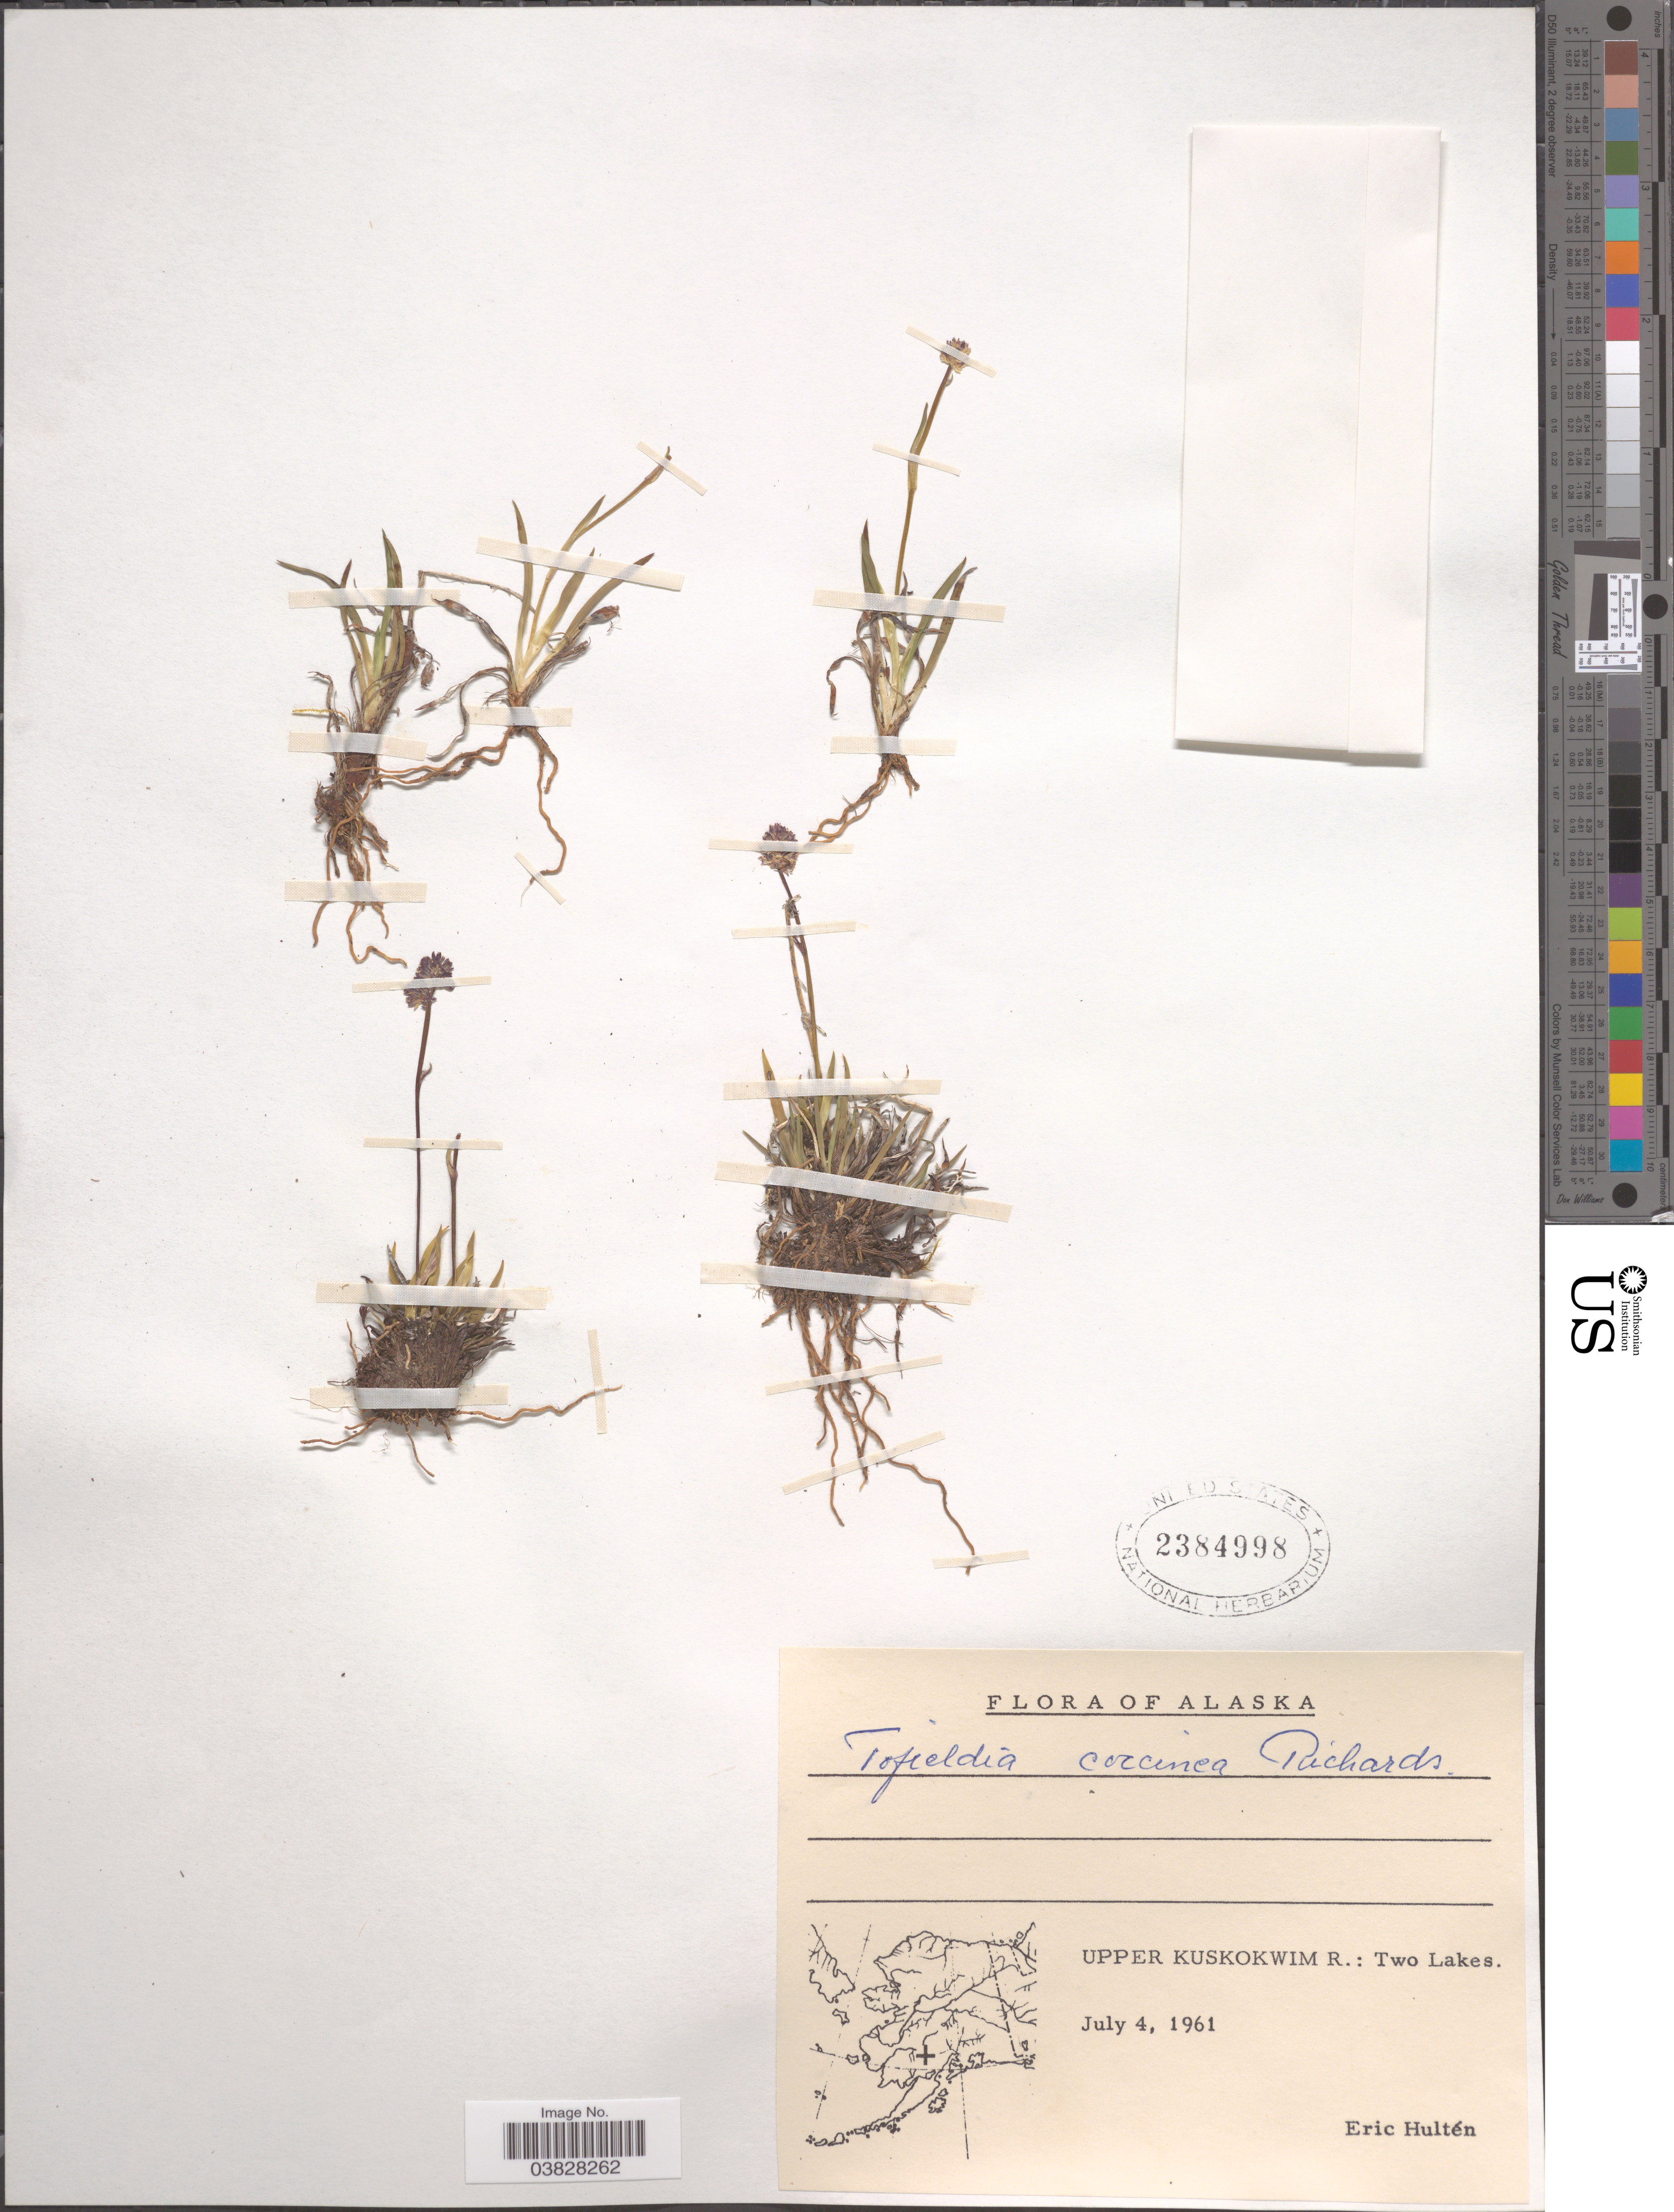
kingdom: Plantae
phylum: Tracheophyta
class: Liliopsida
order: Alismatales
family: Tofieldiaceae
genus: Tofieldia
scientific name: Tofieldia coccinea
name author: Richardson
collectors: E. G. Hultén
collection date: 1961-07-04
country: United States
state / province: Alaska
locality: Upper Kuskokwim R.: Two Lakes.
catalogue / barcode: US 2384998